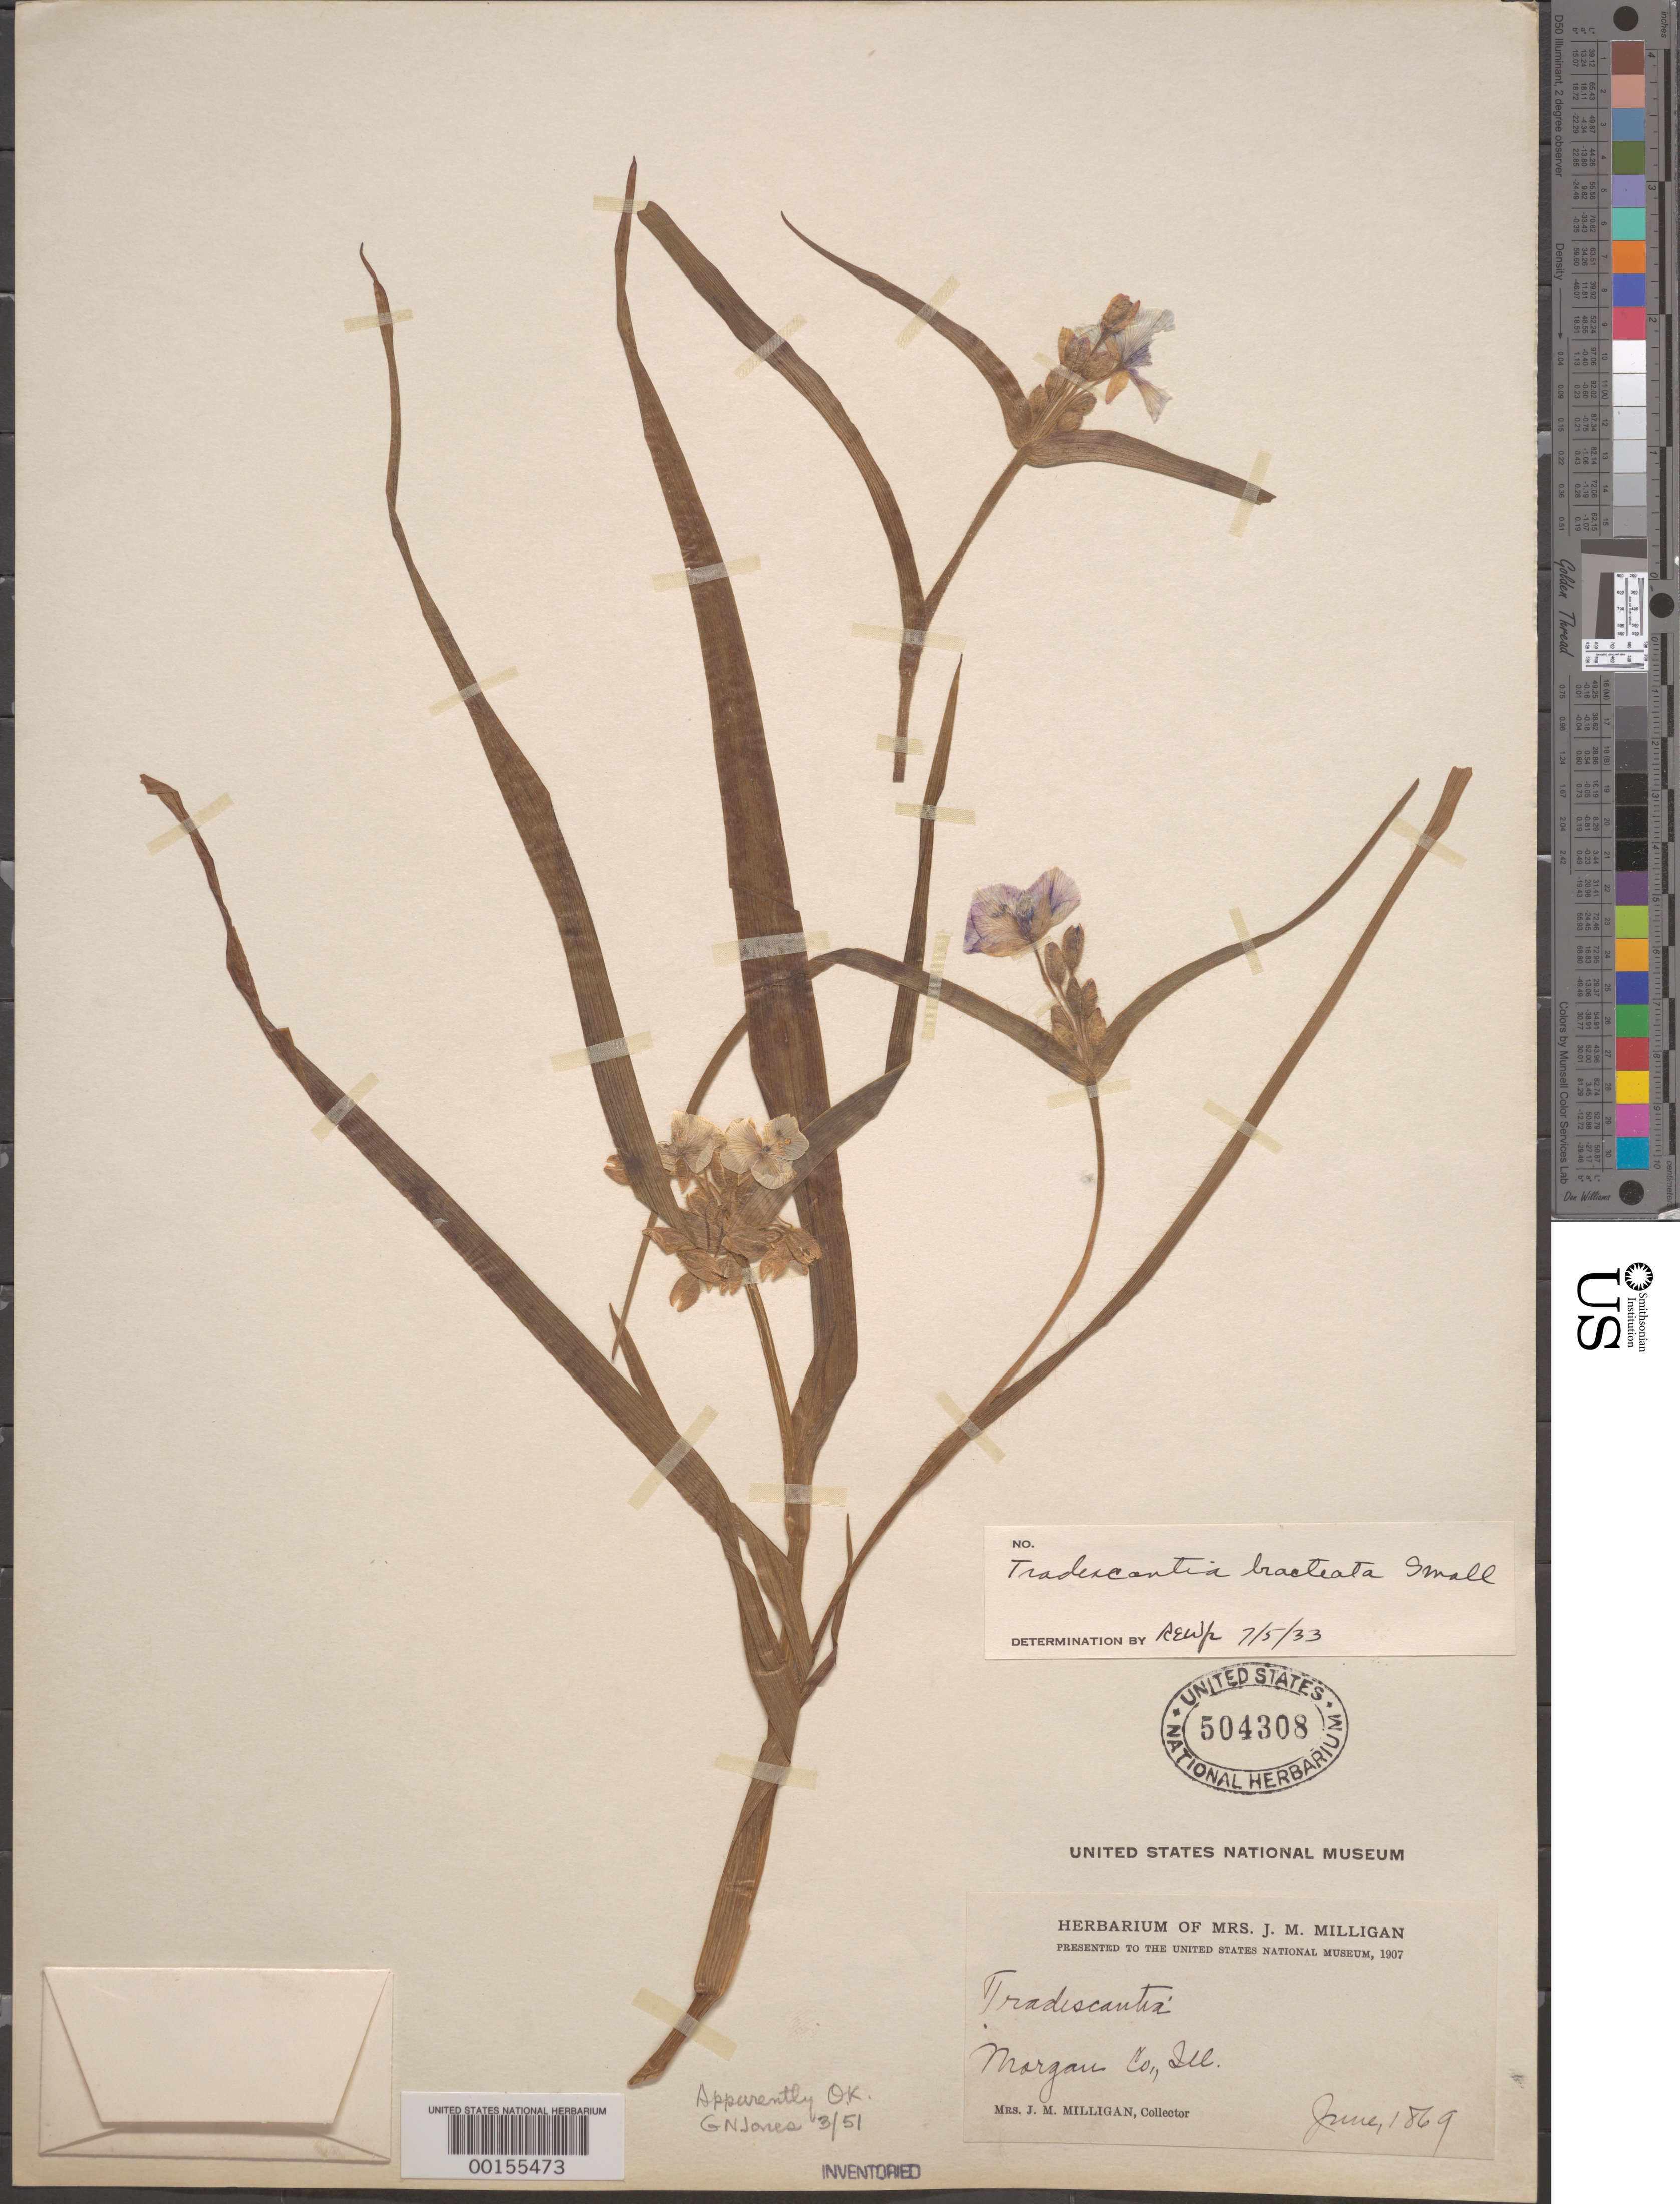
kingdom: Plantae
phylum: Tracheophyta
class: Liliopsida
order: Commelinales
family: Commelinaceae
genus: Tradescantia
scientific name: Tradescantia bracteata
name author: Small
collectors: J. M. Milligan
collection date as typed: Jun 1869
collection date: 1869-06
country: United States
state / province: Illinois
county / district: Morgan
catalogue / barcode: US 504308